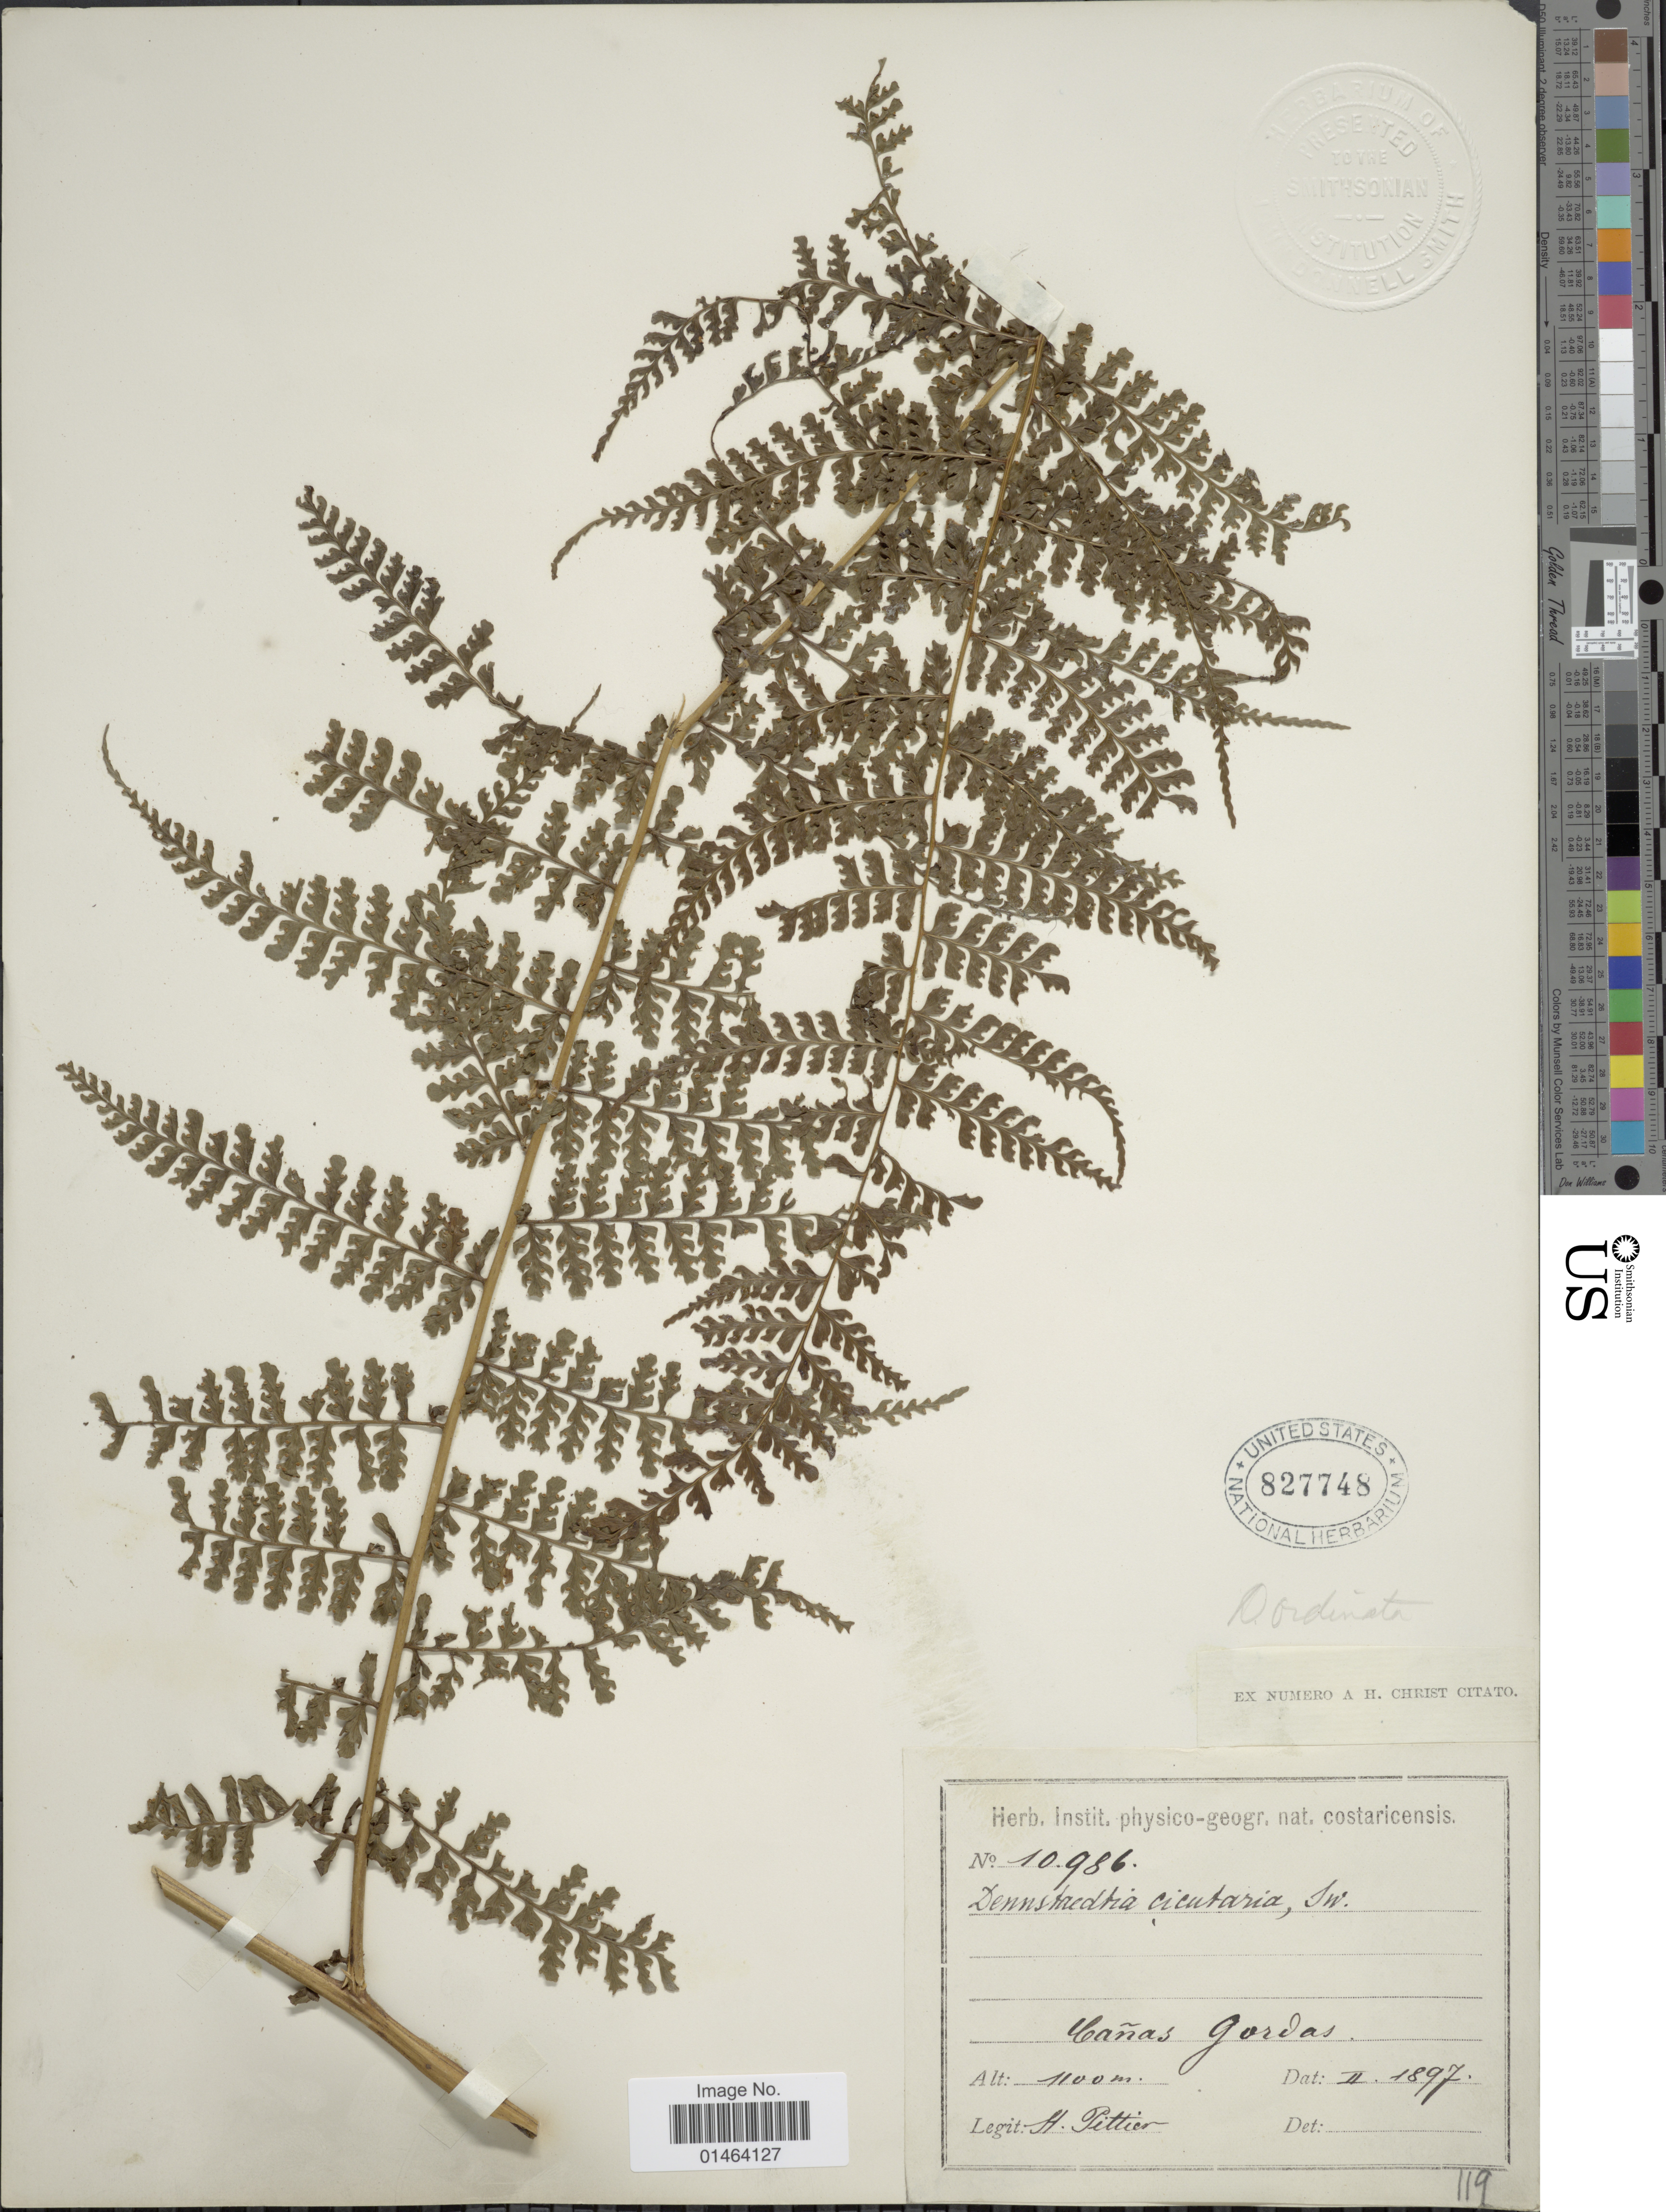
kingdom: Plantae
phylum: Tracheophyta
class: Polypodiopsida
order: Polypodiales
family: Dennstaedtiaceae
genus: Dennstaedtia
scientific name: Dennstaedtia cornuta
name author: (Kaulf.) Mett.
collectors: H. F. Pittier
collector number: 10986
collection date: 1897-02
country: Costa Rica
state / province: Puntarenas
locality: Cañas Gordas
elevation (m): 1100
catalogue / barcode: US 827748